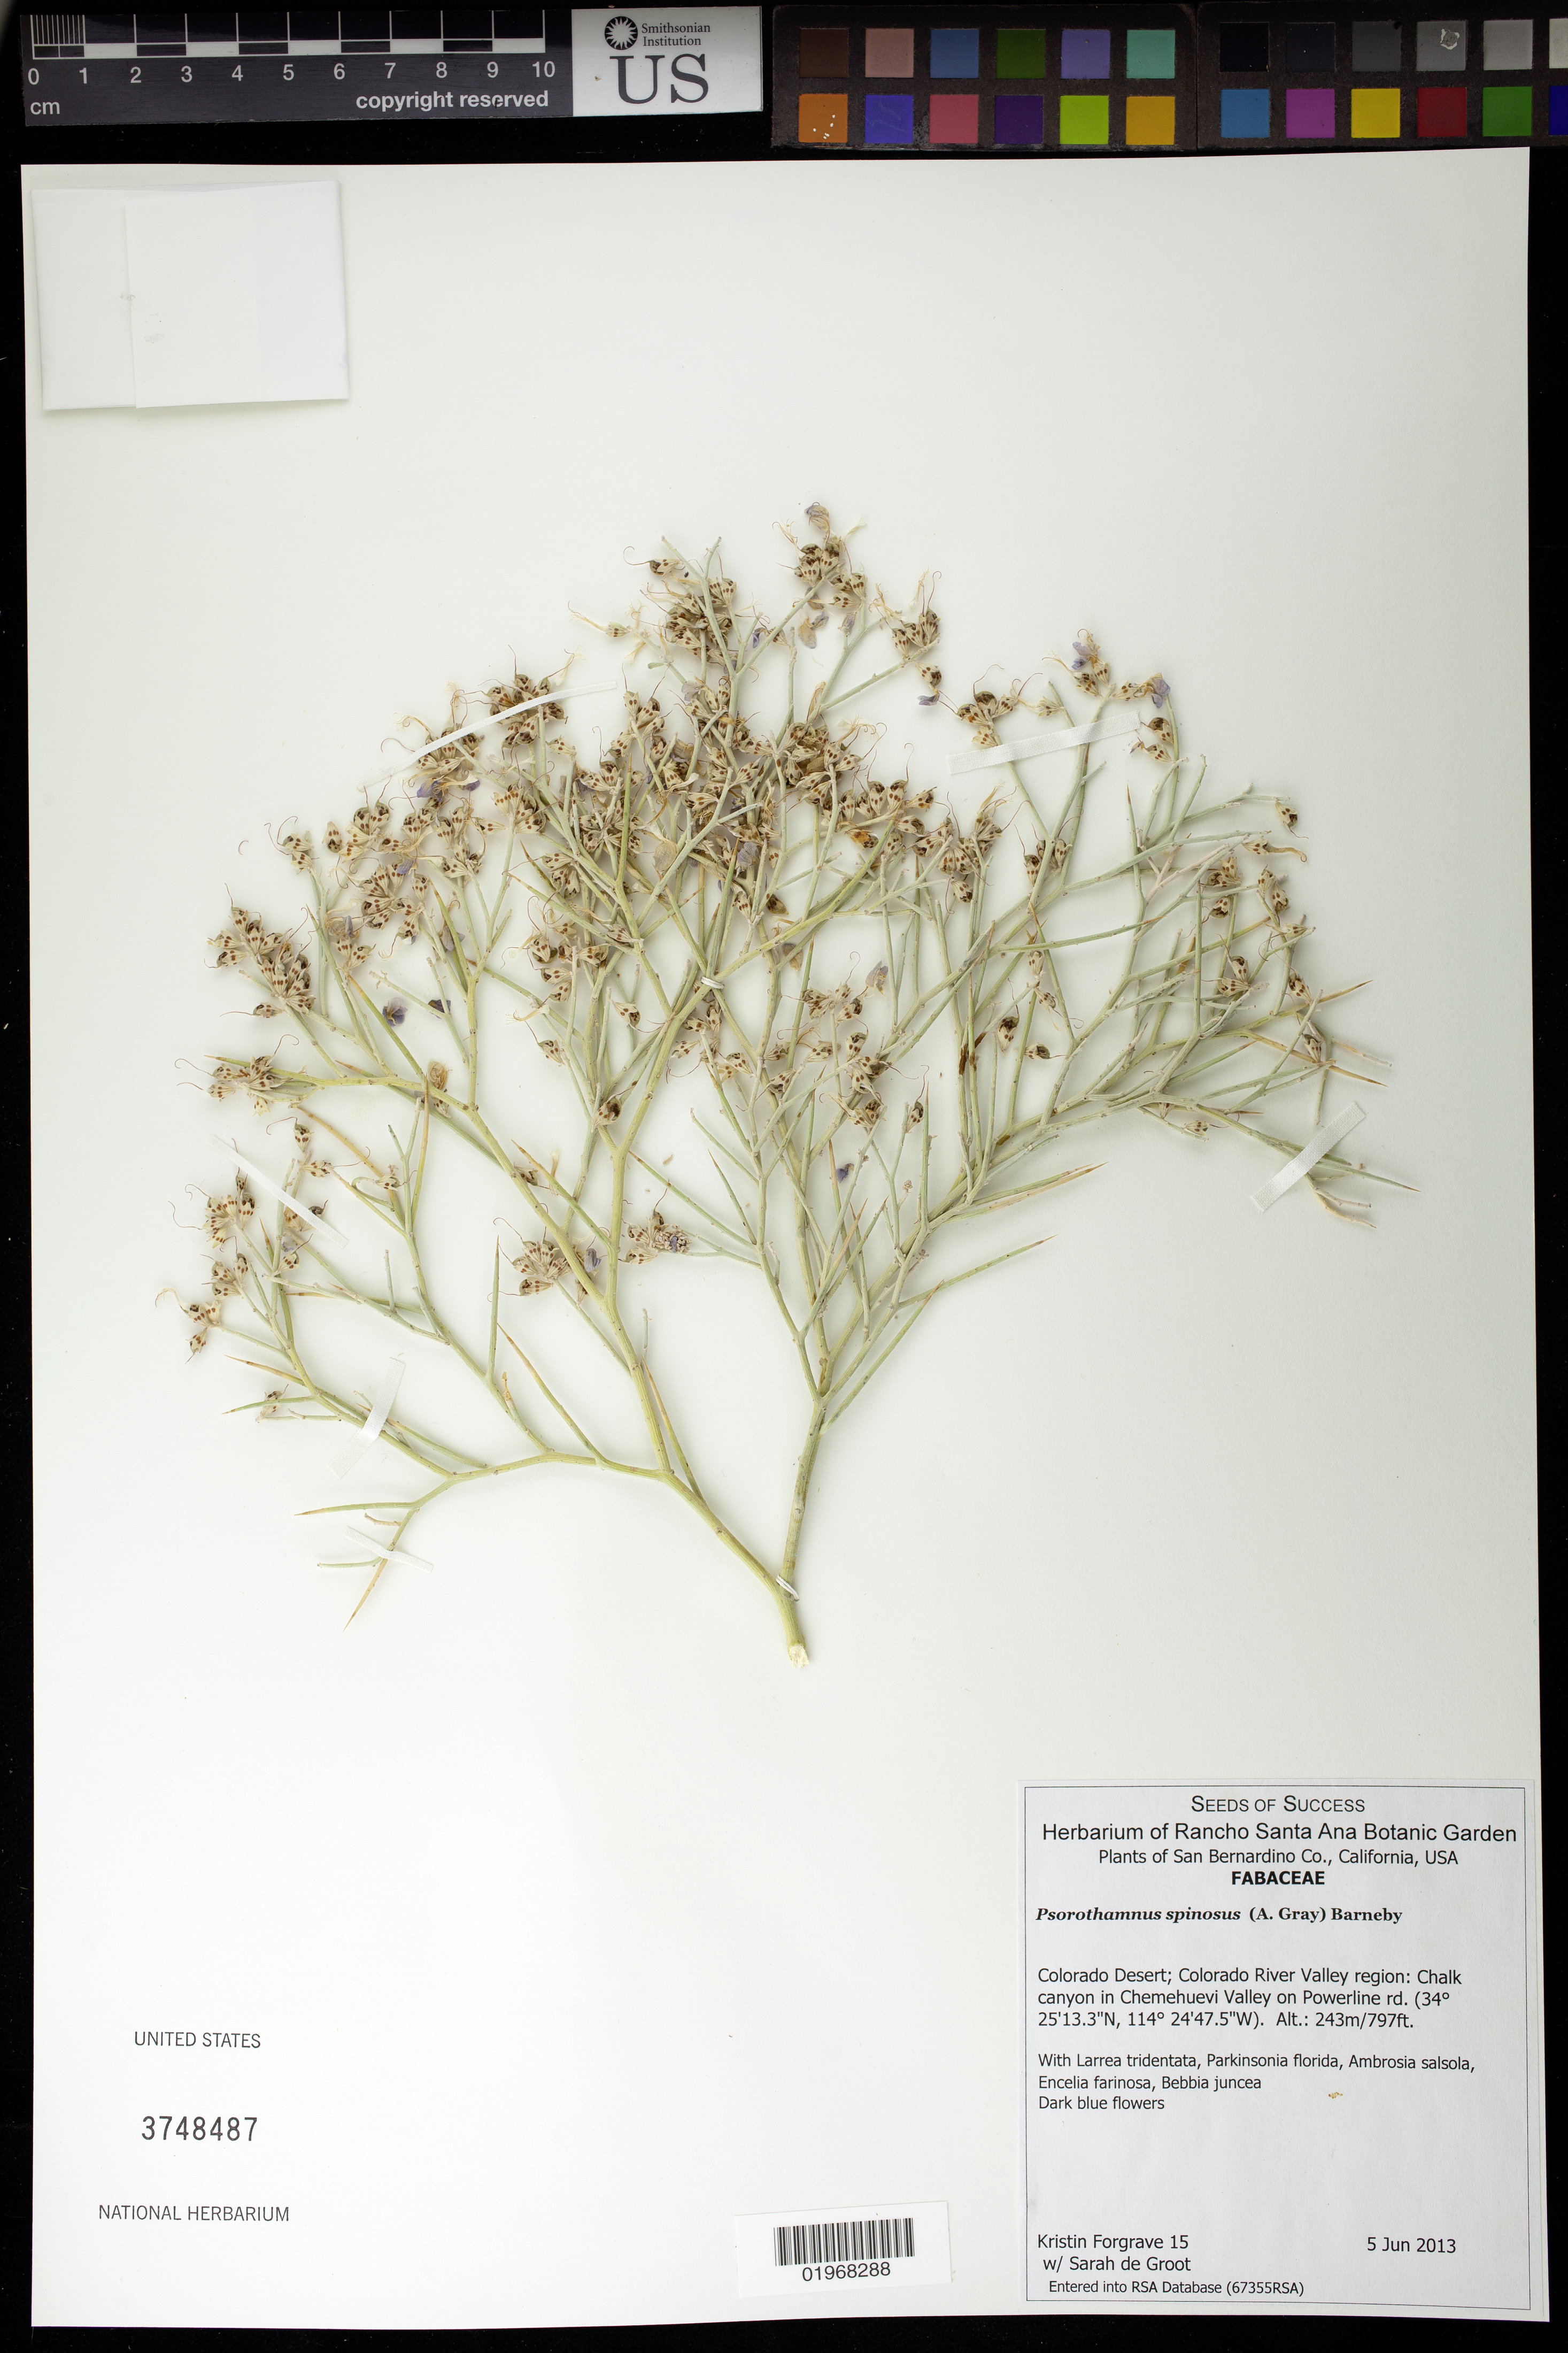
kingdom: Plantae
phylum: Tracheophyta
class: Magnoliopsida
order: Fabales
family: Fabaceae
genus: Psorothamnus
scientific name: Psorothamnus spinosus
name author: (A. Gray) Barneby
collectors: K. Forgrave & S. De Groot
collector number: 15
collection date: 2013-06-05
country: United States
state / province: California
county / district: San Bernardino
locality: Colorado Desert, Colorado River Valley region: Chalk canyon in Chemehuevi Valley on Powerline rd.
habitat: With Larrea tridentata, Ambrosia salsola, Bebbia juncea, ect.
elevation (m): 243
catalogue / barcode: US 3748487